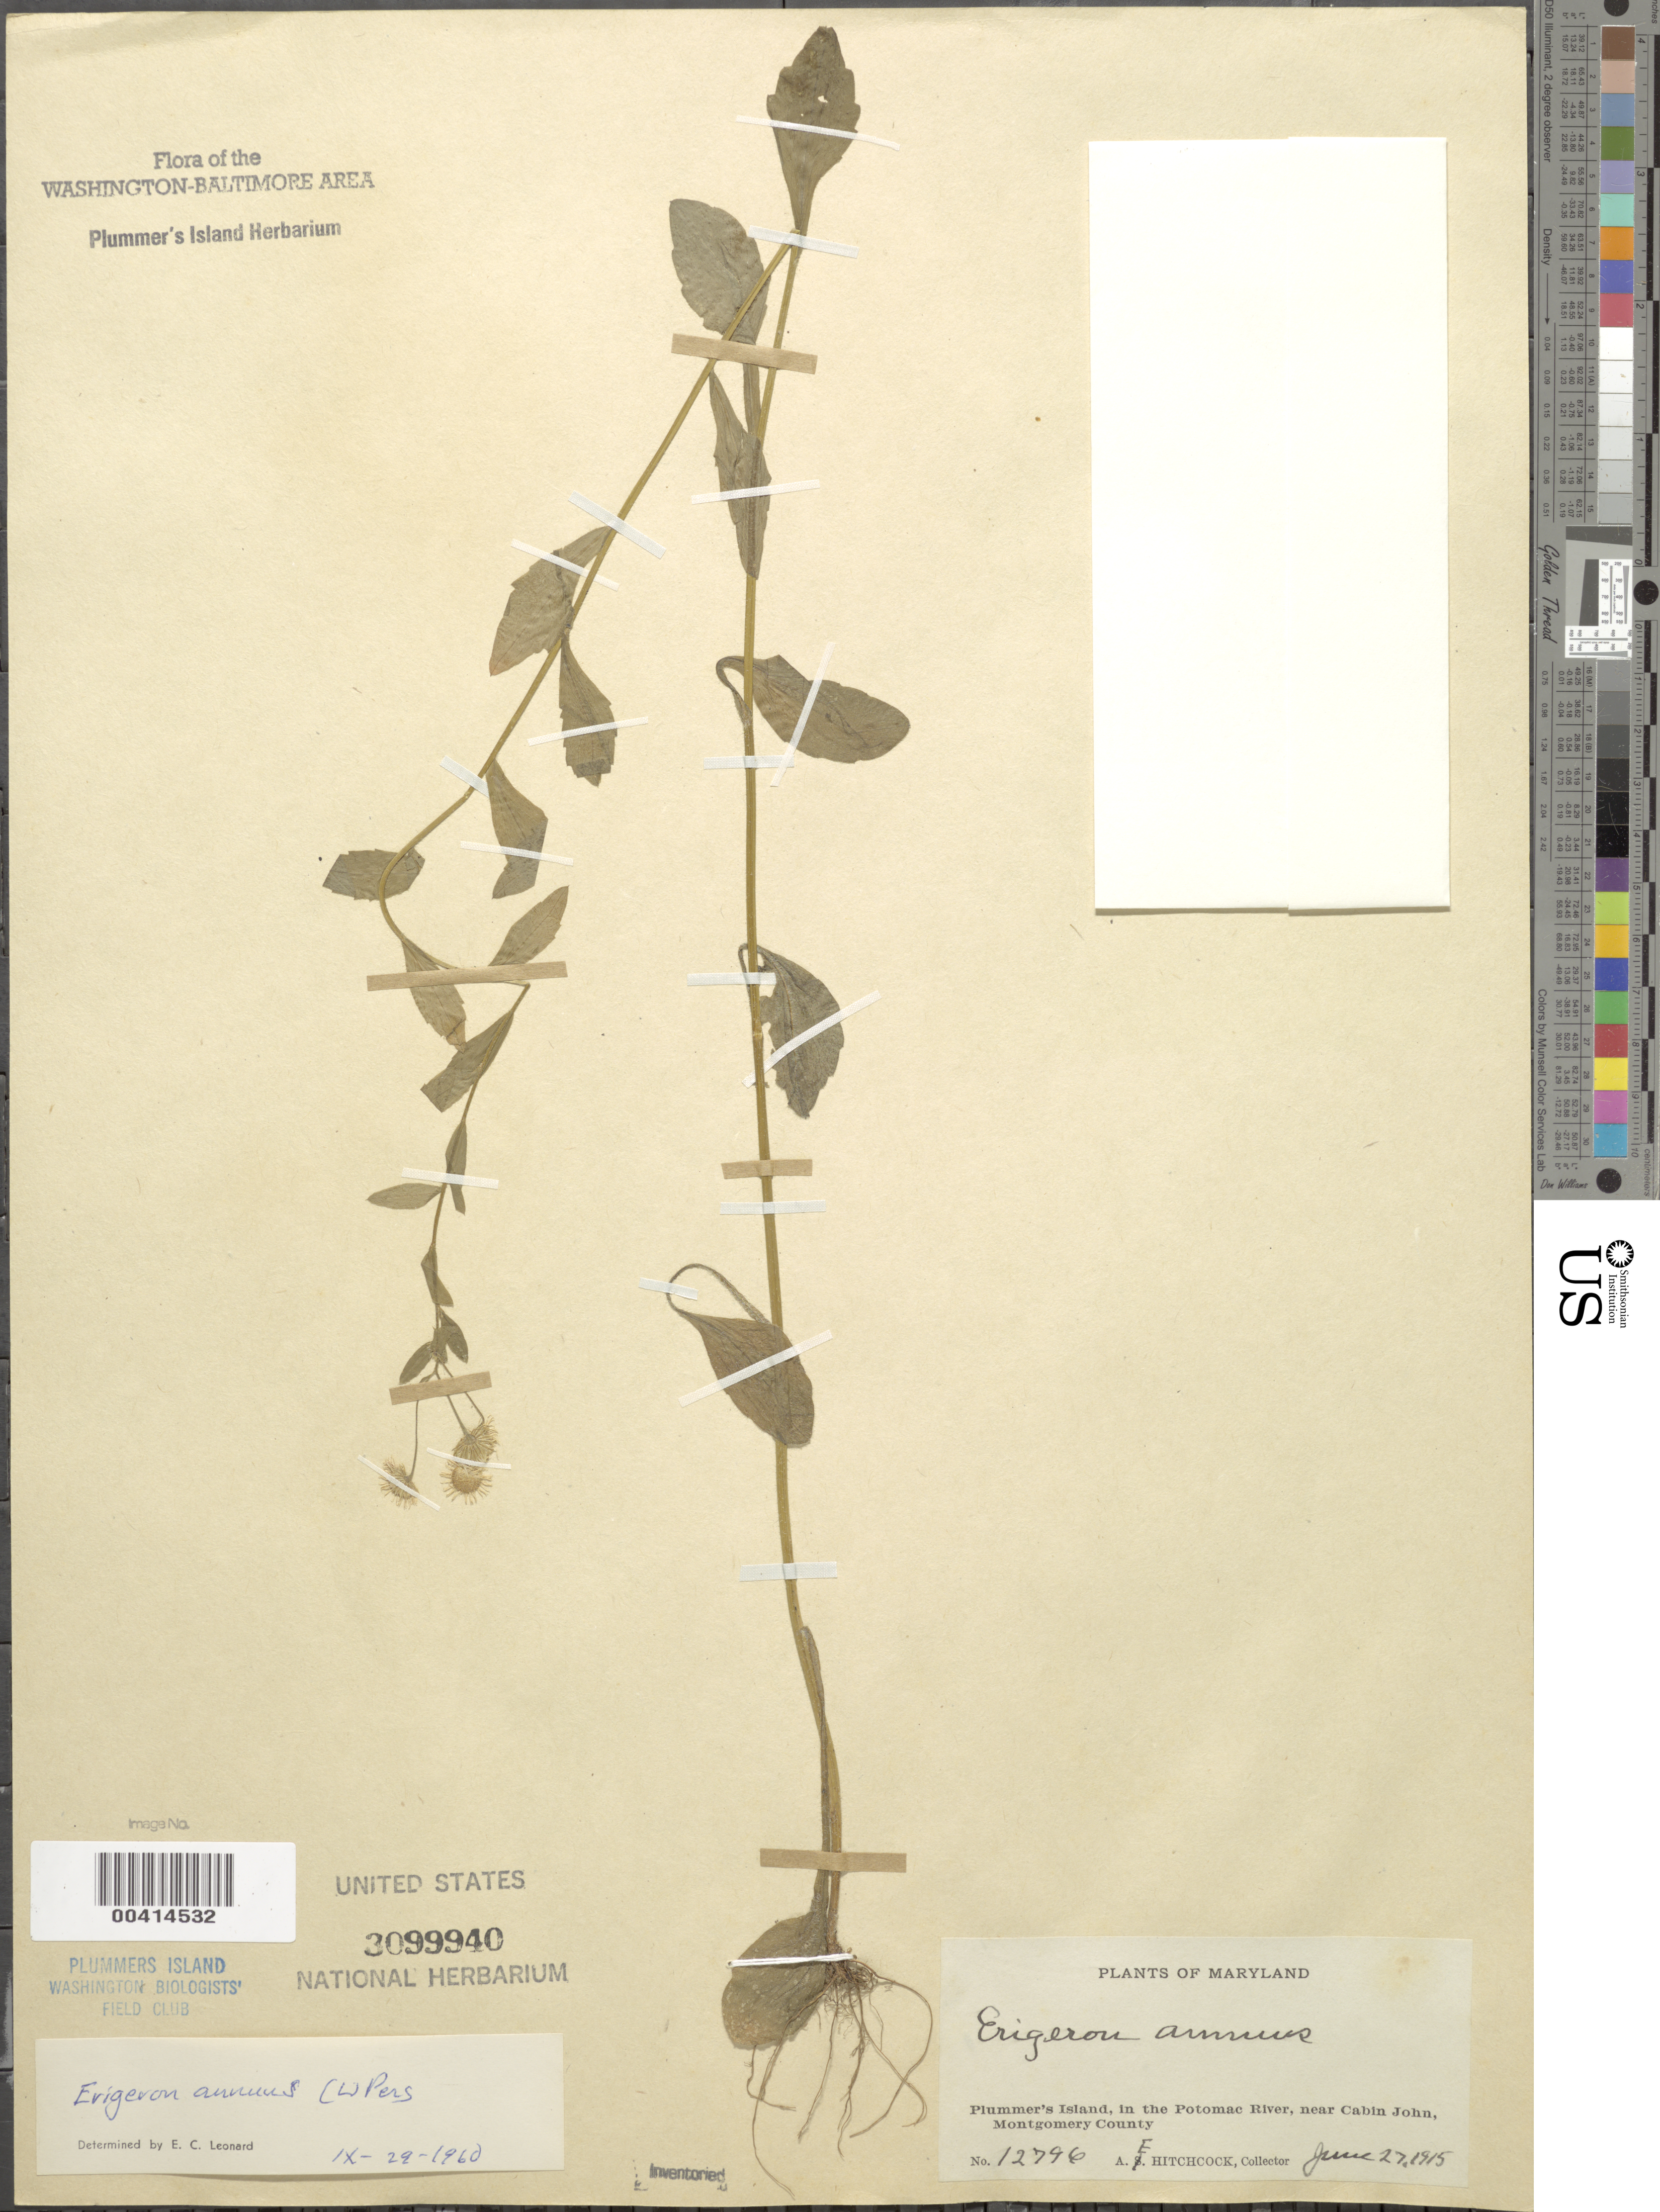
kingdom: Plantae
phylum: Tracheophyta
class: Magnoliopsida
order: Asterales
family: Asteraceae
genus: Erigeron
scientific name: Erigeron annuus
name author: (L.) Pers.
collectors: A. S. Hitchcock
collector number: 12796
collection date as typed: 27 Jun 1915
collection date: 1915-06-27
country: United States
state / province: Maryland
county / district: Montgomery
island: Plummers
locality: Plummer's Island C. & O. Canal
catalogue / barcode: US 3099940